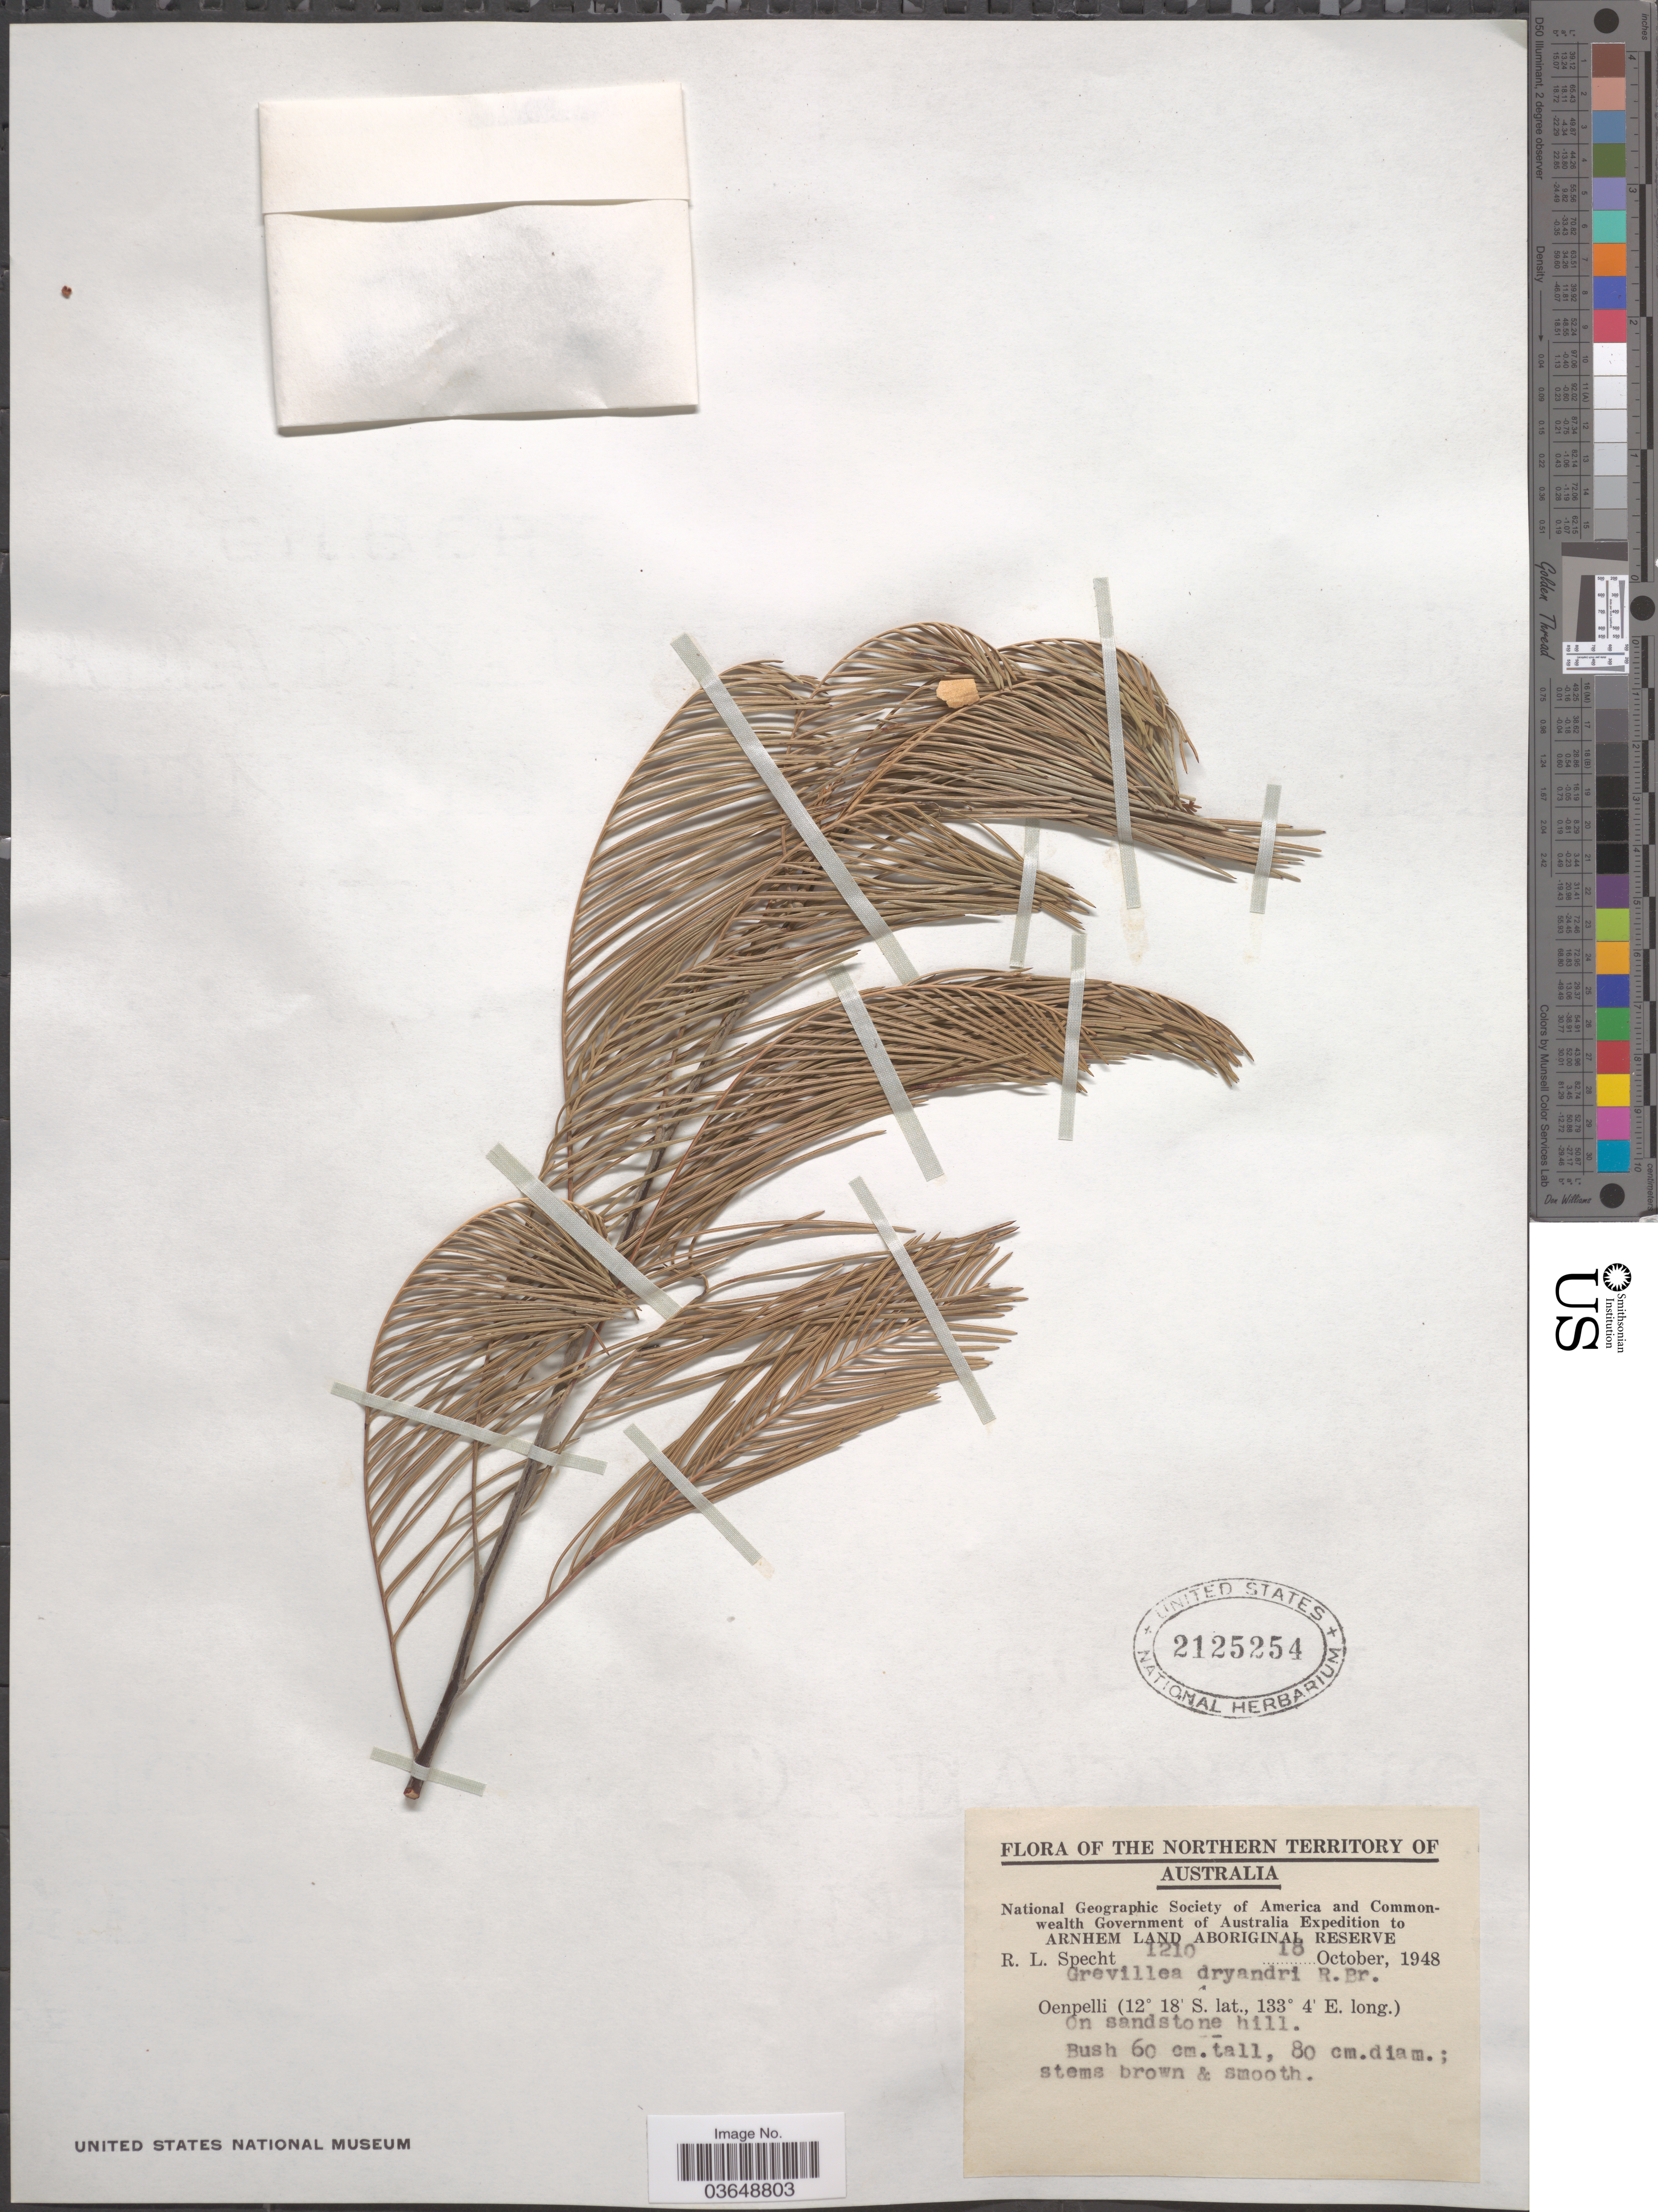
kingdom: Plantae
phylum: Tracheophyta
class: Magnoliopsida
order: Proteales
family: Proteaceae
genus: Grevillea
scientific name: Grevillea dryandri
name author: R. Br.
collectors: R. L. Specht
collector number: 1210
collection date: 1948-10-18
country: Australia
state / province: Northern Territory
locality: Arnhem Land Aboriginal Reserve. Oenpelli.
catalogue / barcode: US 2125254